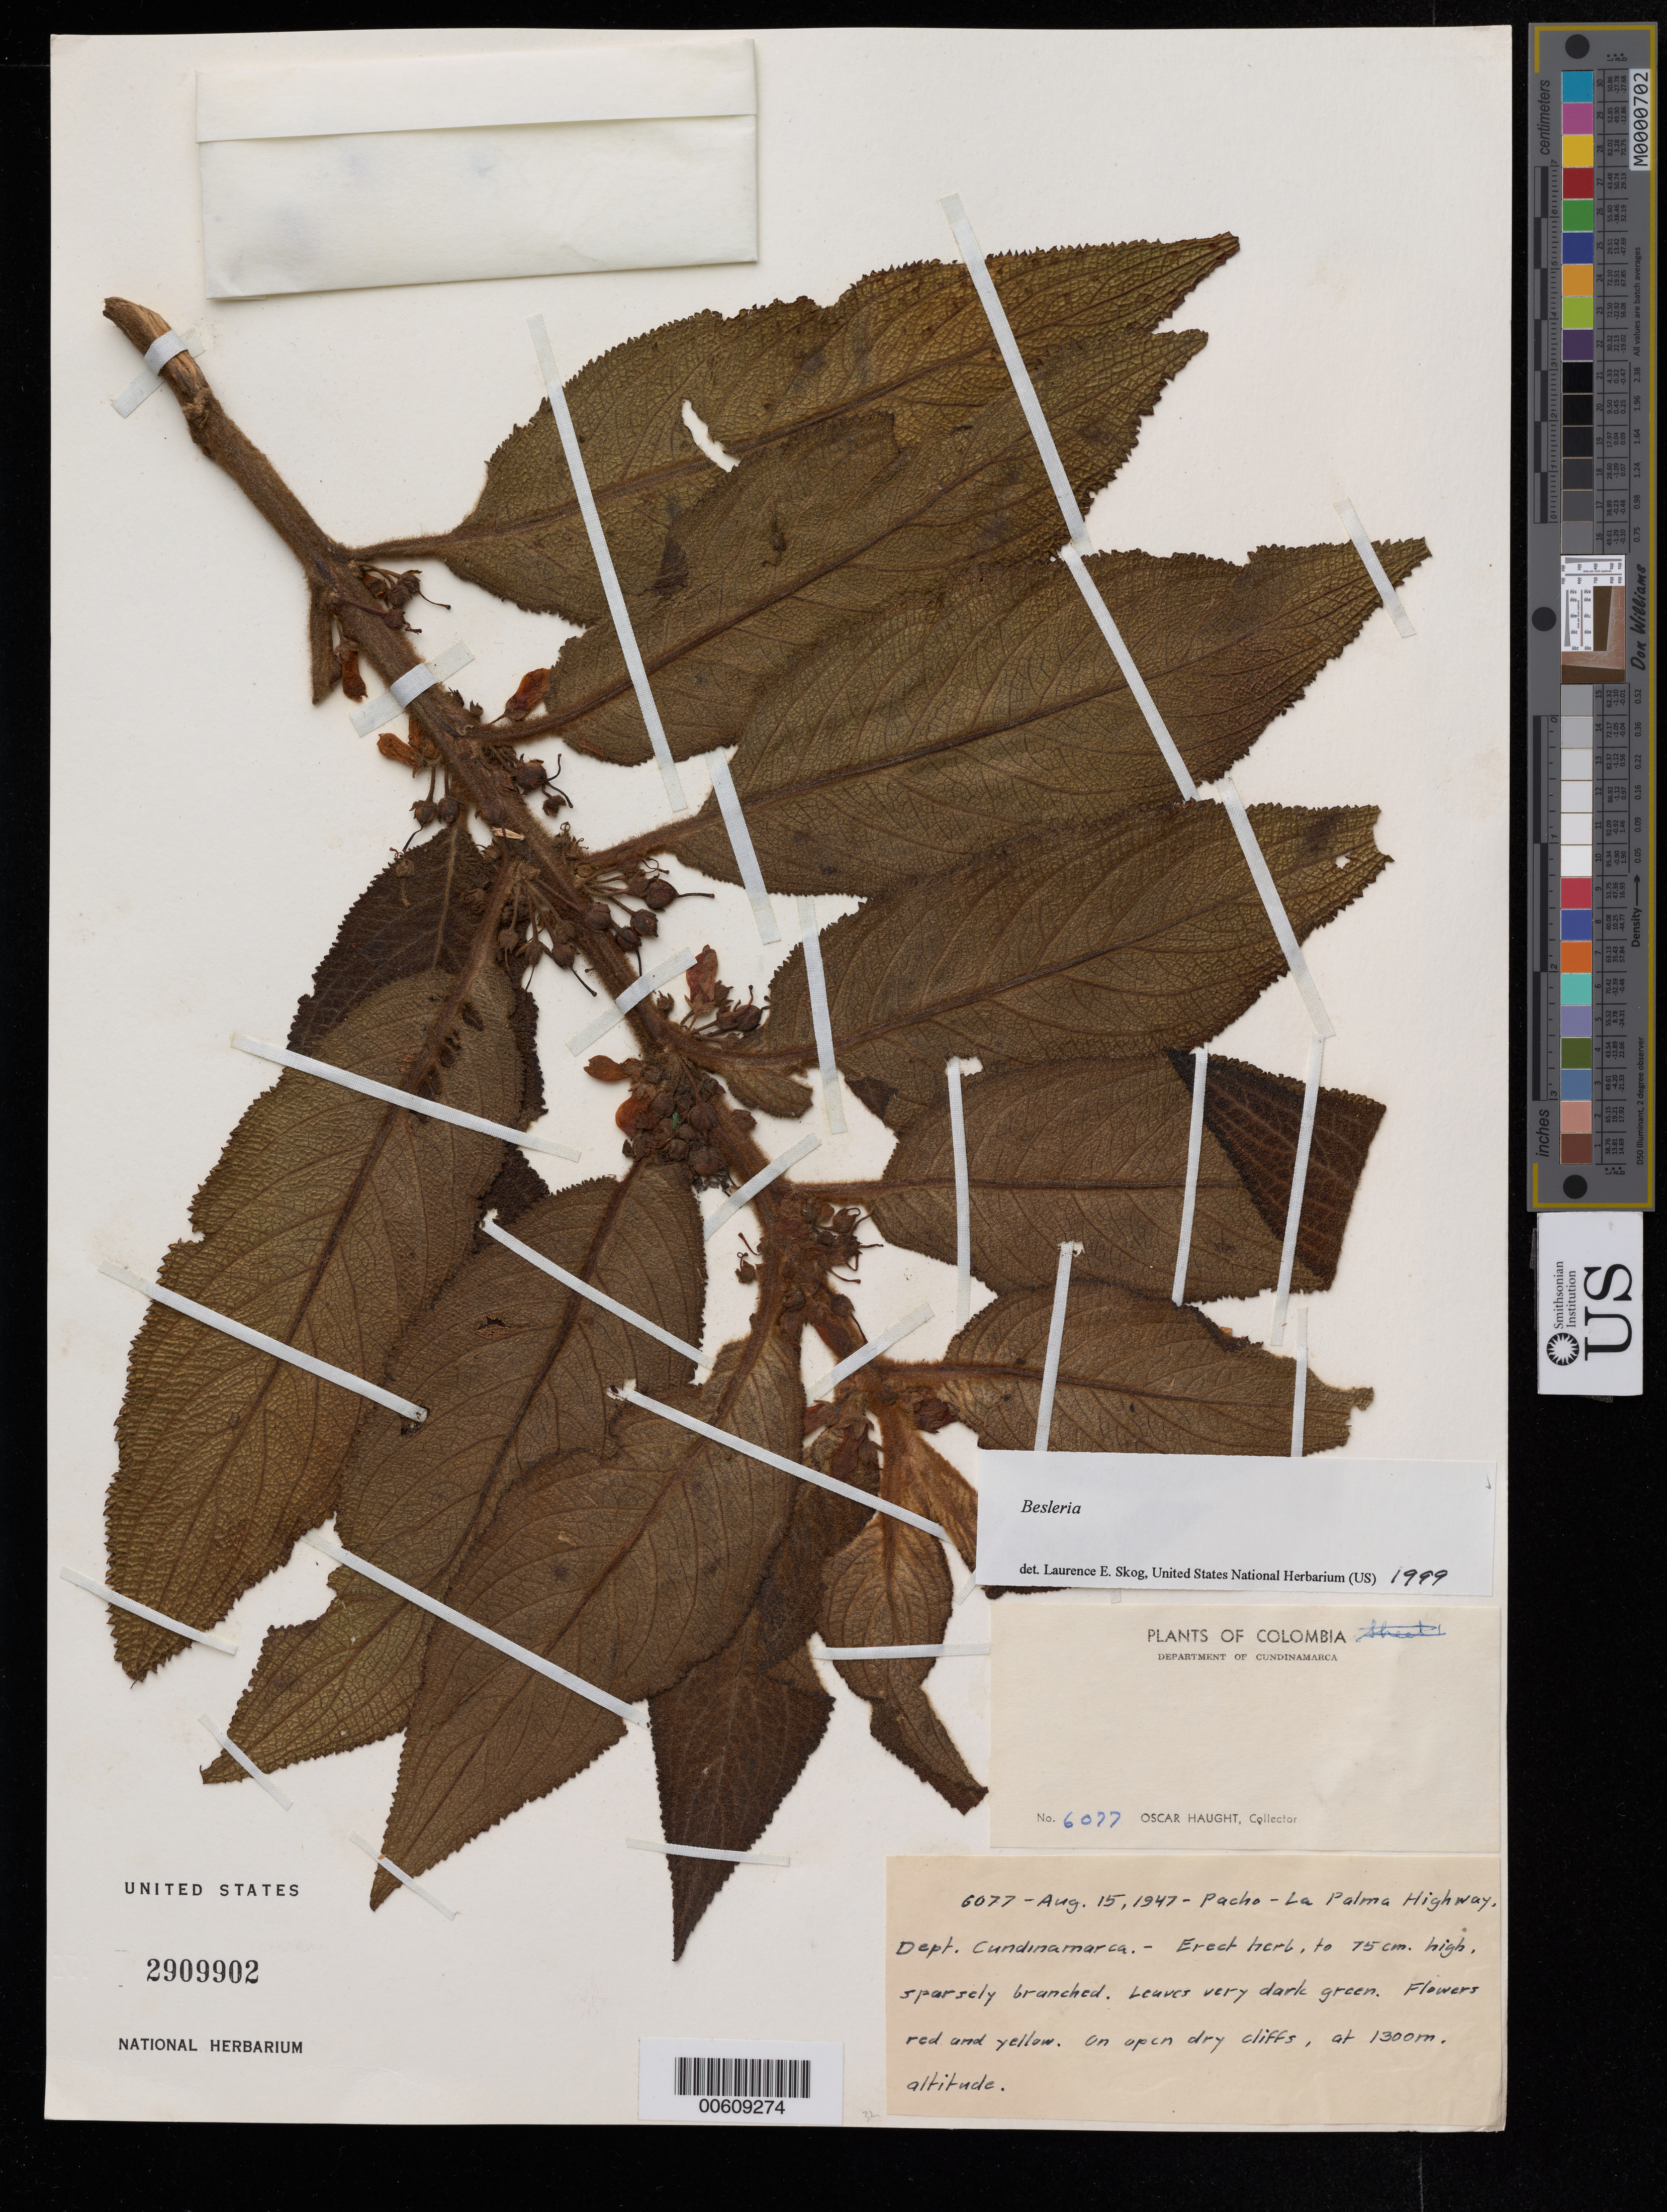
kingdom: Plantae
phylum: Tracheophyta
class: Magnoliopsida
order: Lamiales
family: Gesneriaceae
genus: Besleria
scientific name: Besleria sp.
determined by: Skog, Laurence E.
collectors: O. L. Haught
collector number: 6077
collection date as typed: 15 Aug 1947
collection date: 1947-08-15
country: Colombia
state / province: Cundinamarca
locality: Pacho - La Palma Highway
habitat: On open dry cliffs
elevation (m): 1300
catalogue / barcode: US 2909902